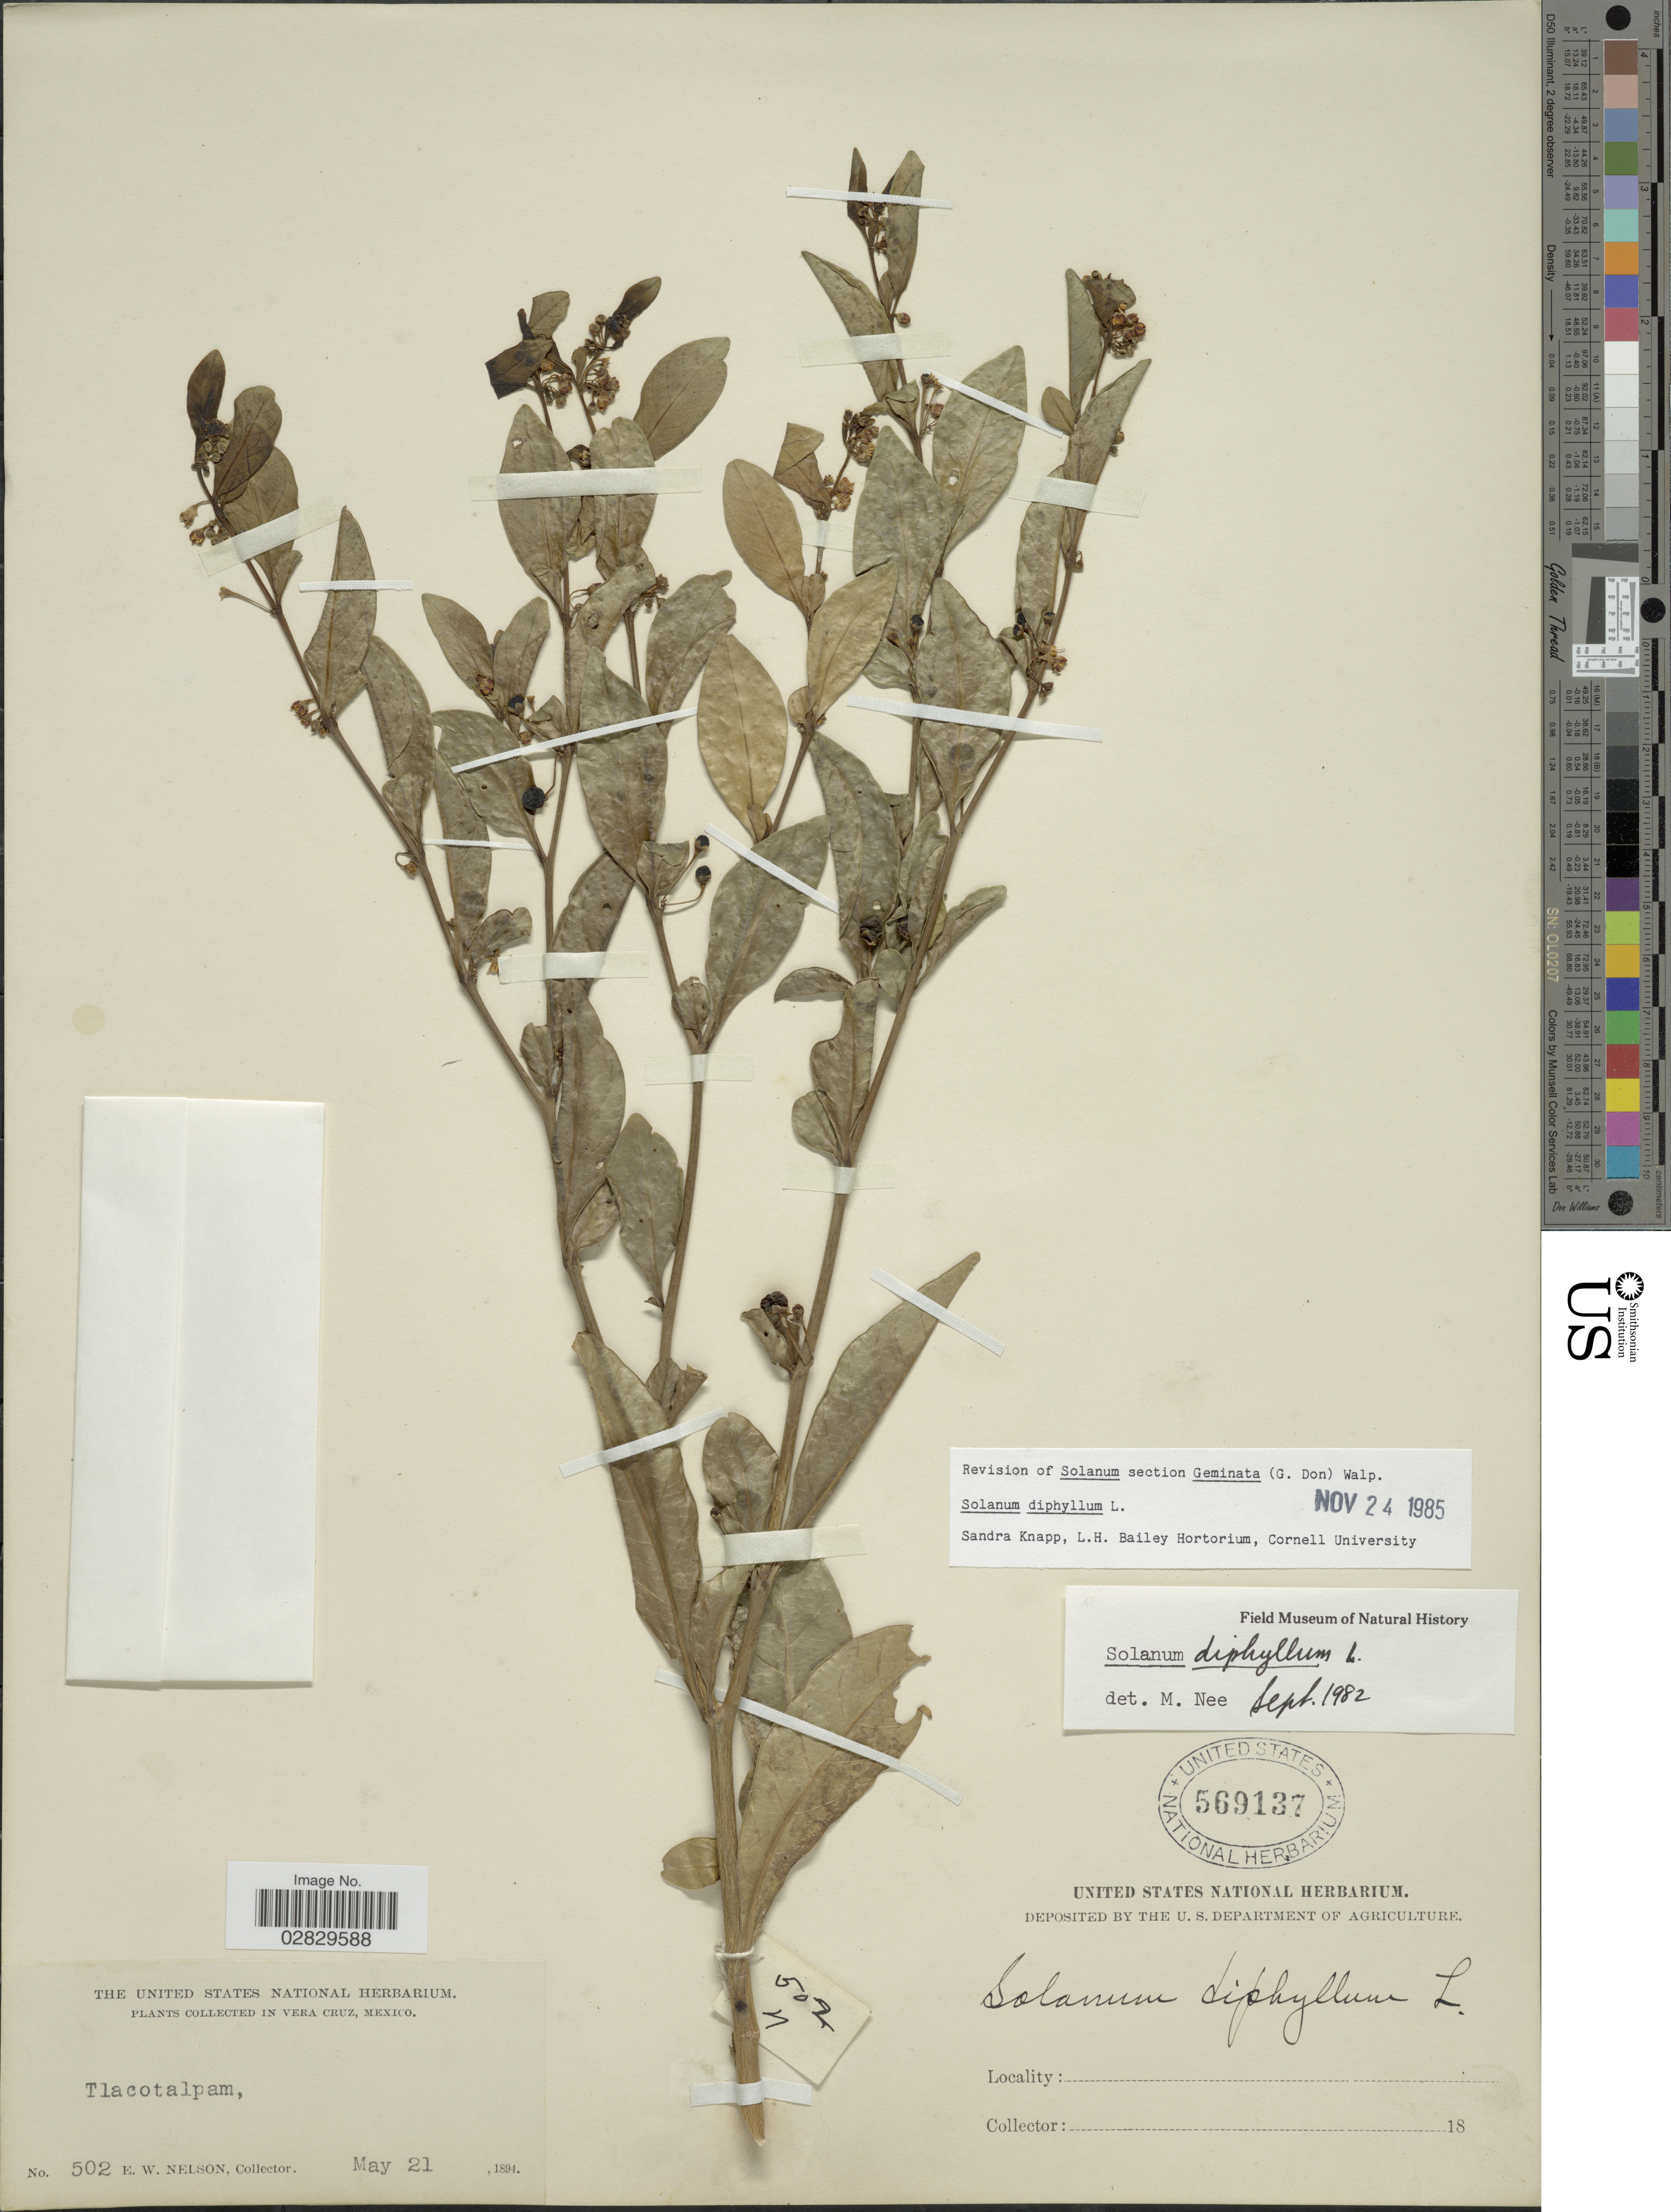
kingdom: Plantae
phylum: Tracheophyta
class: Magnoliopsida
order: Solanales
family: Solanaceae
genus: Solanum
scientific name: Solanum diphyllum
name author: L.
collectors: E. W. Nelson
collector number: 502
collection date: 1894-05-21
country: Mexico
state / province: Veracruz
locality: Vera Cruz. Tlacotalpam.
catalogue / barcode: US 569137